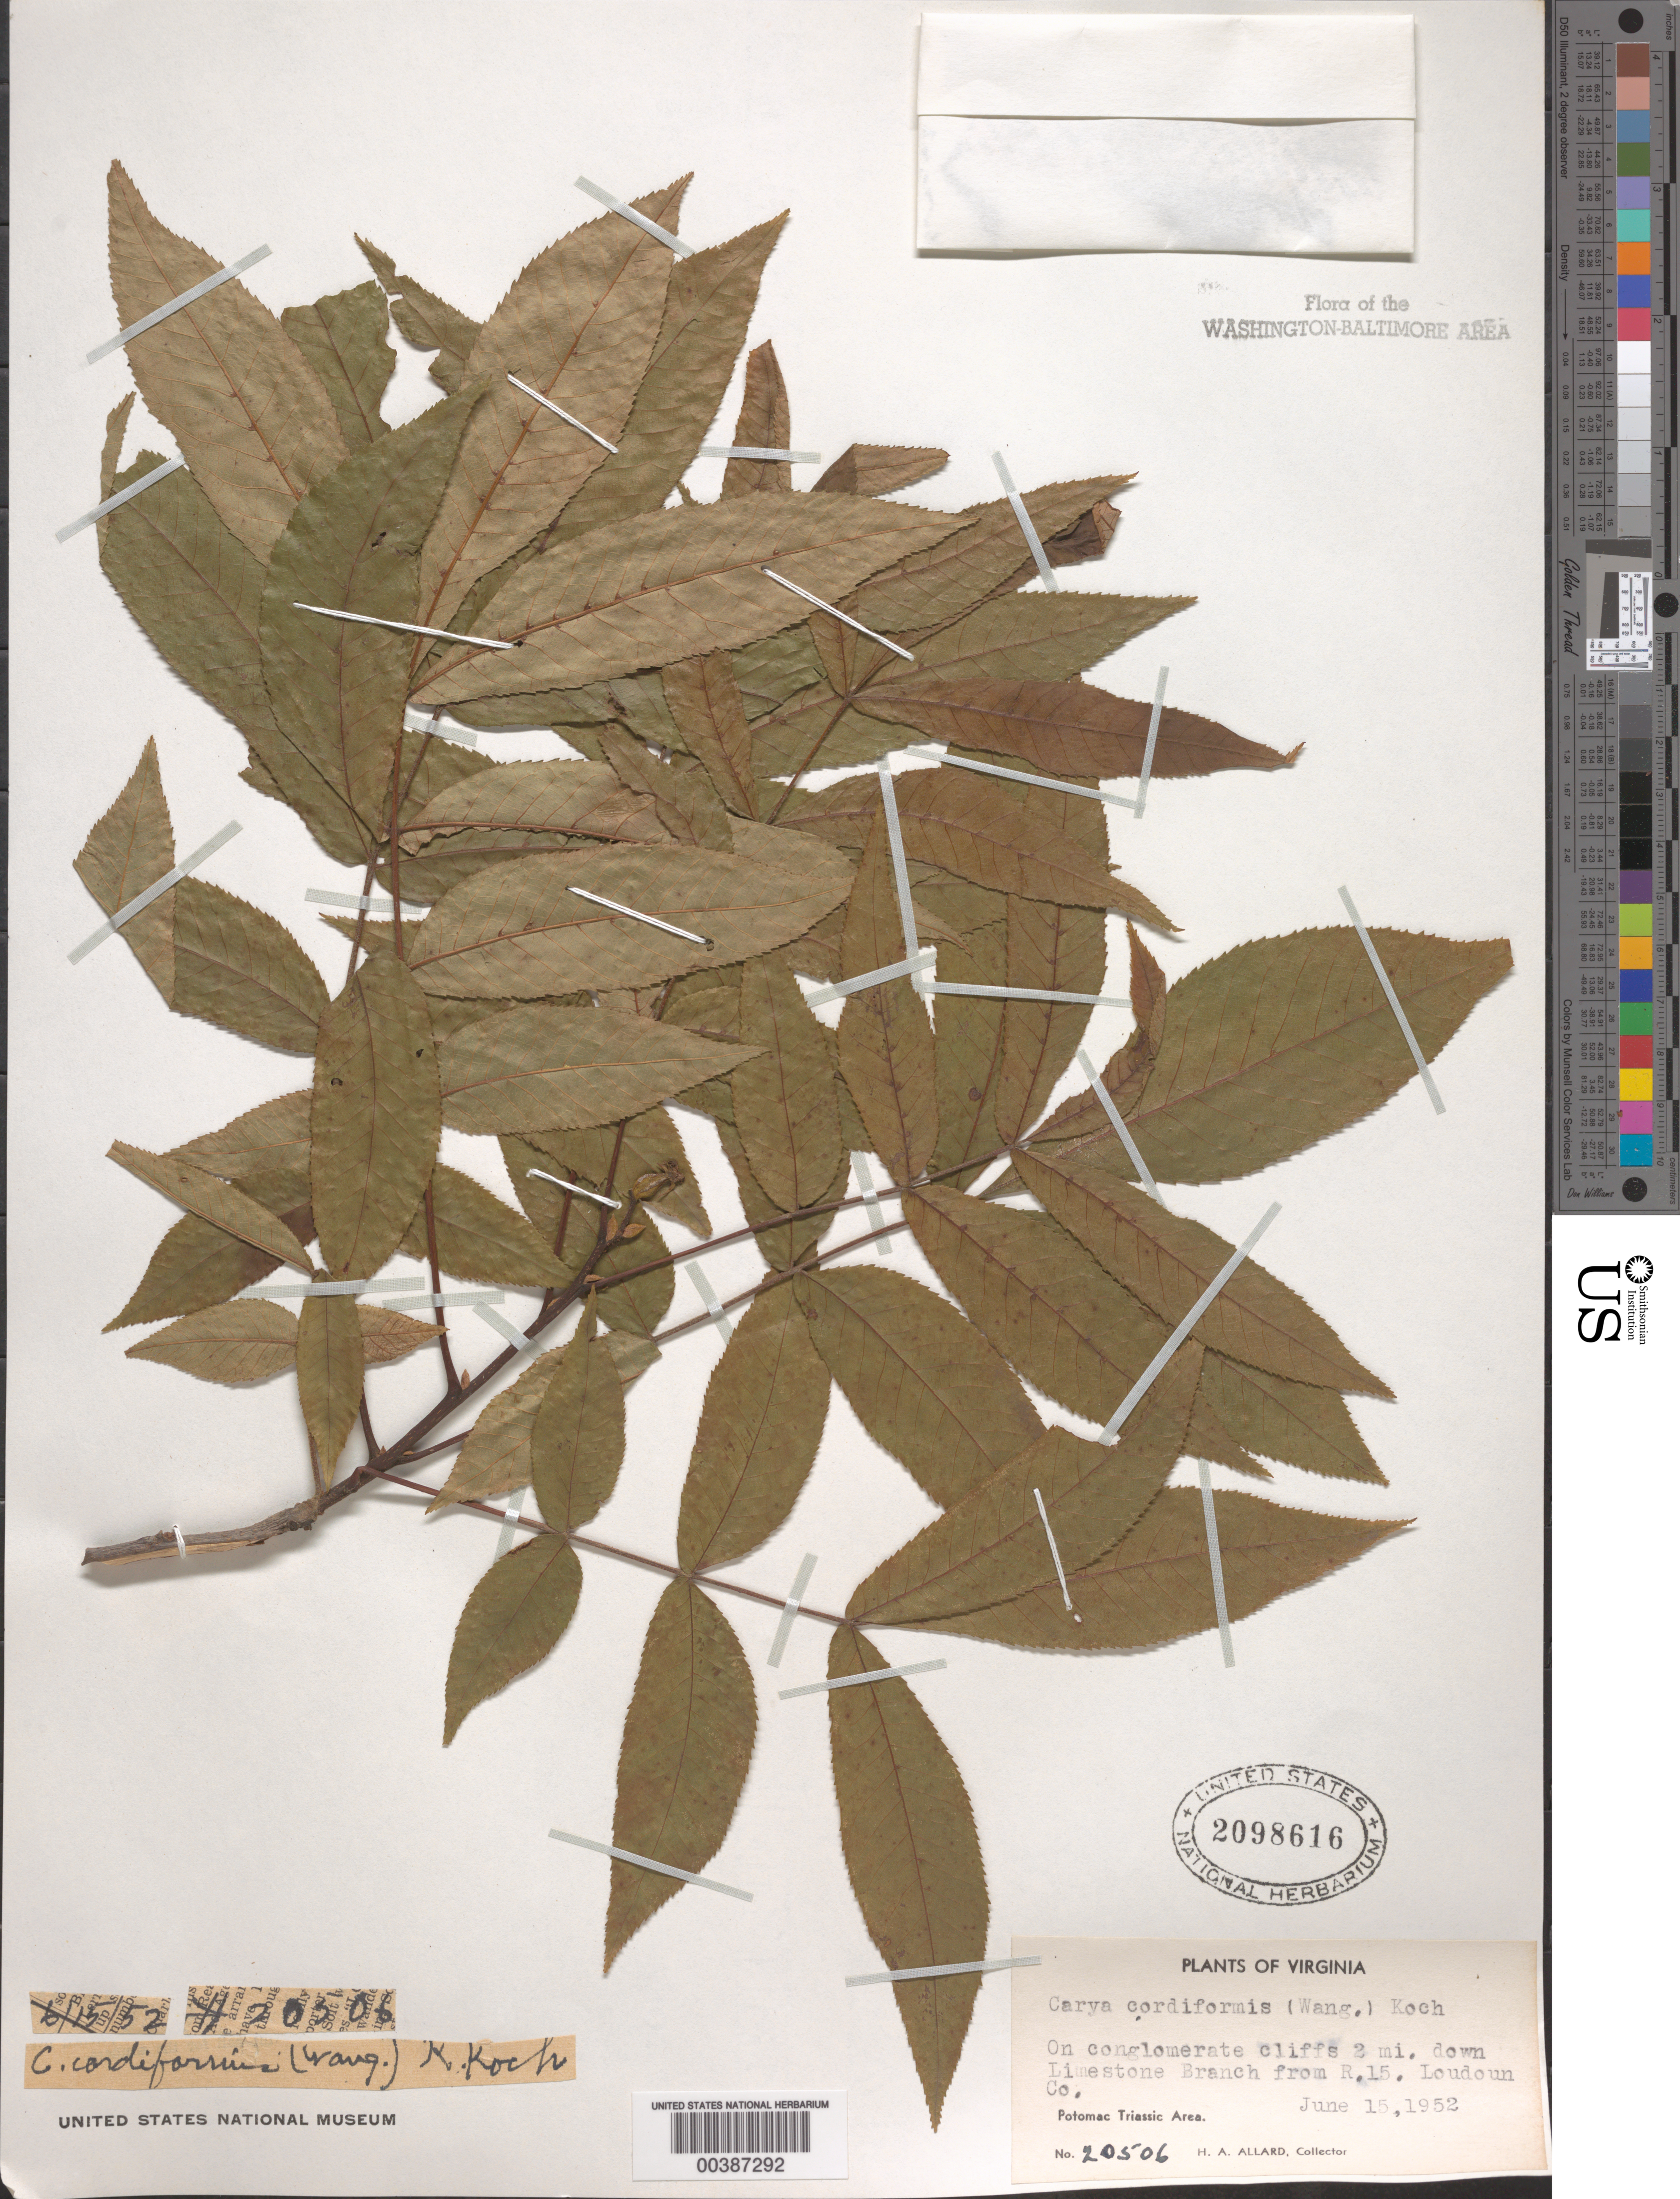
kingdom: Plantae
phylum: Tracheophyta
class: Magnoliopsida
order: Fagales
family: Juglandaceae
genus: Carya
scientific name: Carya cordiformis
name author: (Wangenh.) K. Koch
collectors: H. A. Allard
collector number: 20506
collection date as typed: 15 Jun 1952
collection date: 1952-06-15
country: United States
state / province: Virginia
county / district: Loudoun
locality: Downstream from Route 15 on Limestone Branch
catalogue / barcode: US 2098616